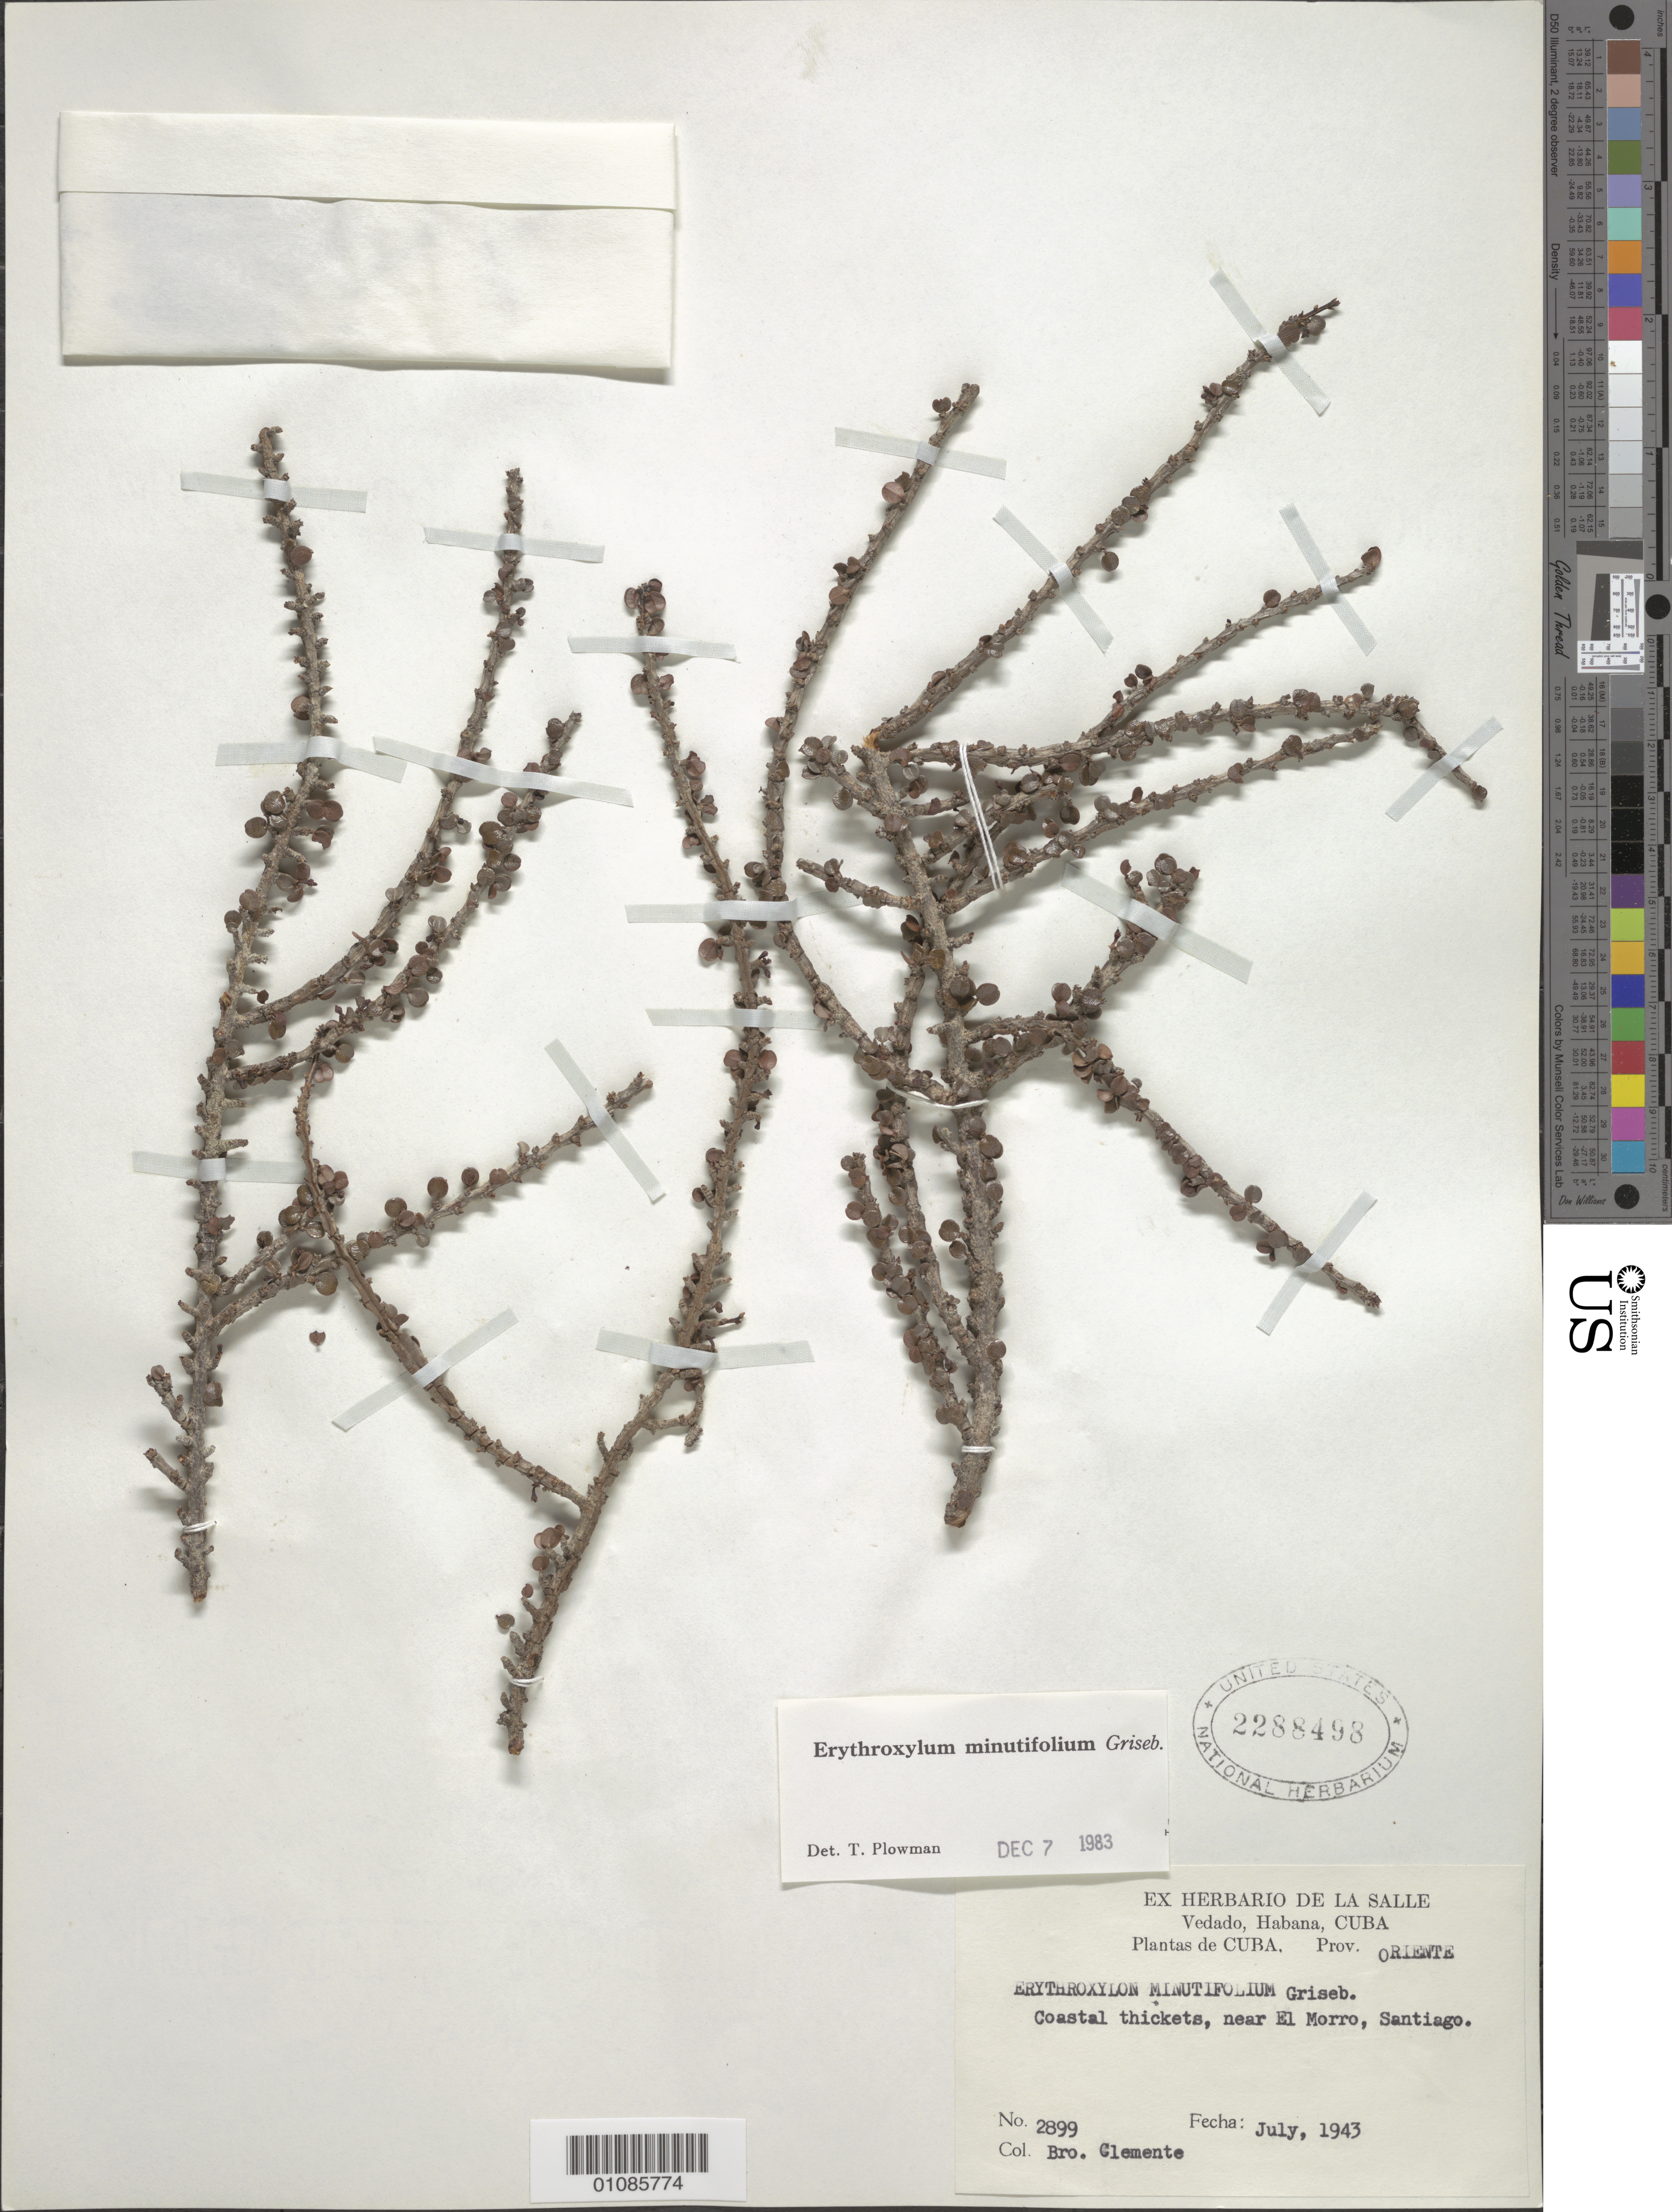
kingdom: Plantae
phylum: Tracheophyta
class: Magnoliopsida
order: Malpighiales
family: Erythroxylaceae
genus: Erythroxylum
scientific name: Erythroxylum minutifolium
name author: Griseb.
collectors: Bro. Clemente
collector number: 2899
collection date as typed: Jul 1943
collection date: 1943-07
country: Cuba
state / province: Santiago de Cuba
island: Cuba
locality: Coastal thieckts; near el morro, santiago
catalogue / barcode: US 2288498